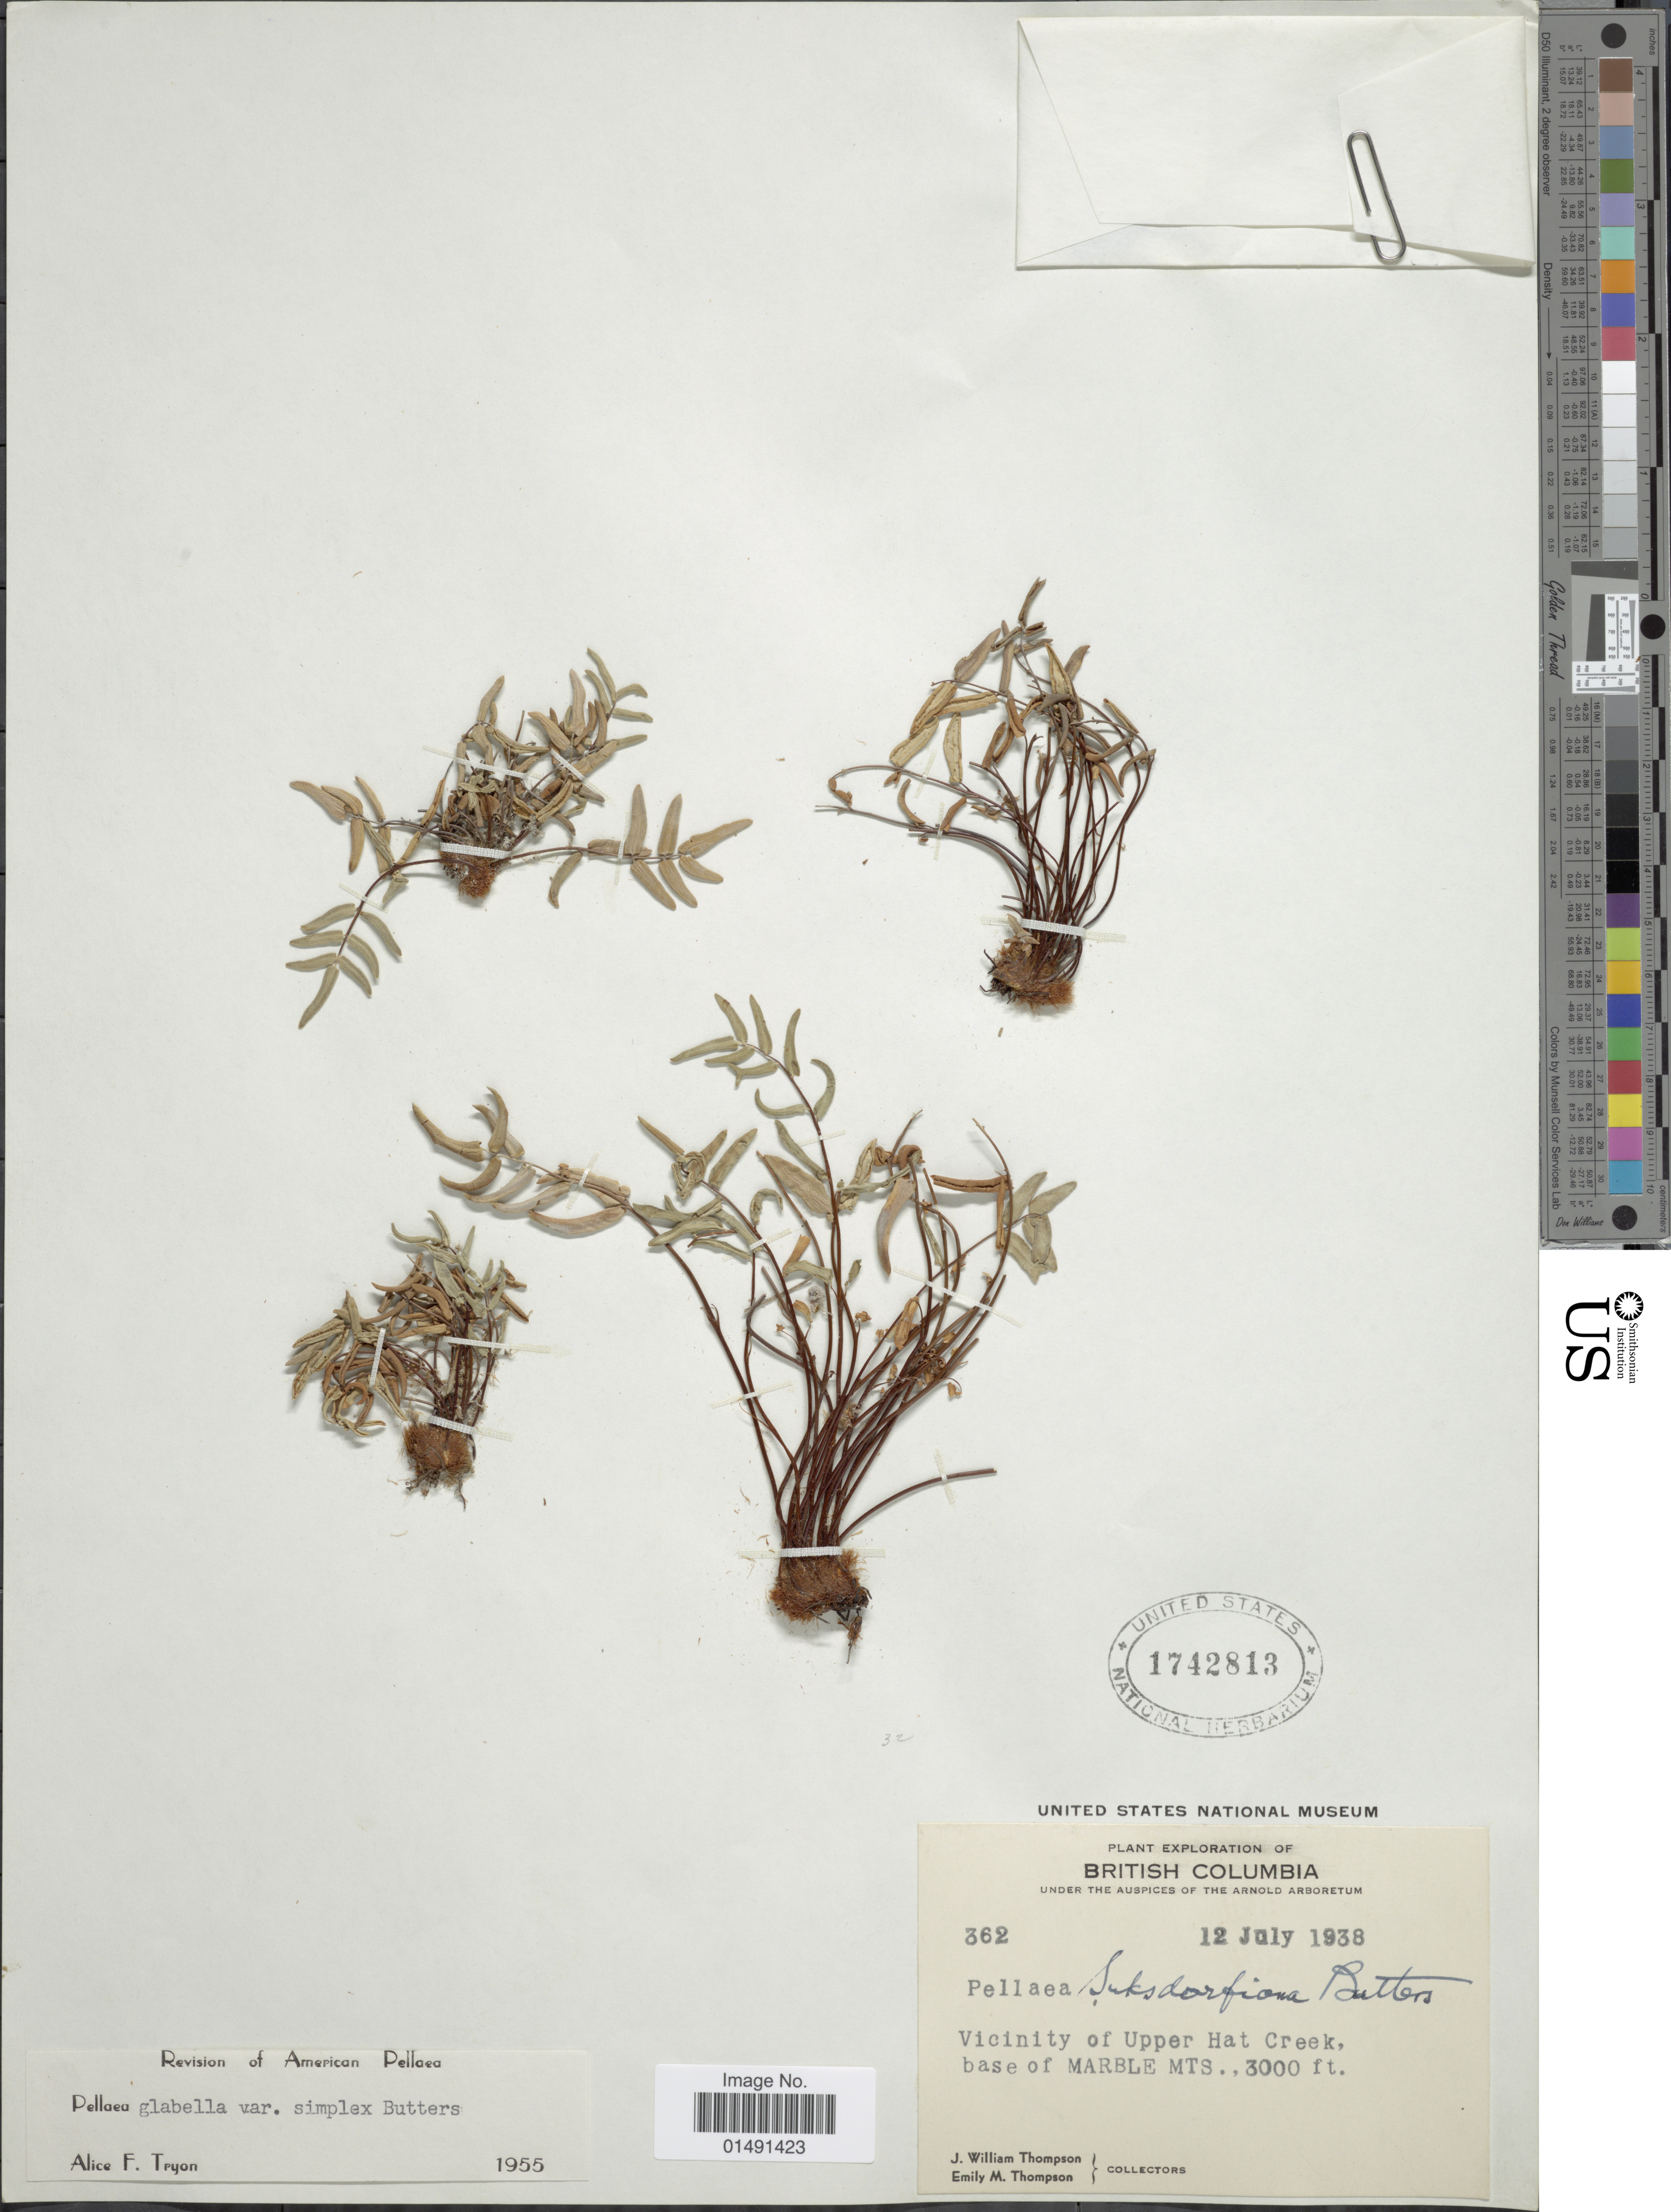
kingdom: Plantae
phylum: Tracheophyta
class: Polypodiopsida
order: Polypodiales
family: Pteridaceae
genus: Pellaea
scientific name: Pellaea glabella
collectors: J. W. Thompson & E. M. Thompson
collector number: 362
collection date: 1938-07-12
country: Canada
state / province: British Columbia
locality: Vicinity of Upper Hat Creek, base of Marble Mts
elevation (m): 914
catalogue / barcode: US 1742813